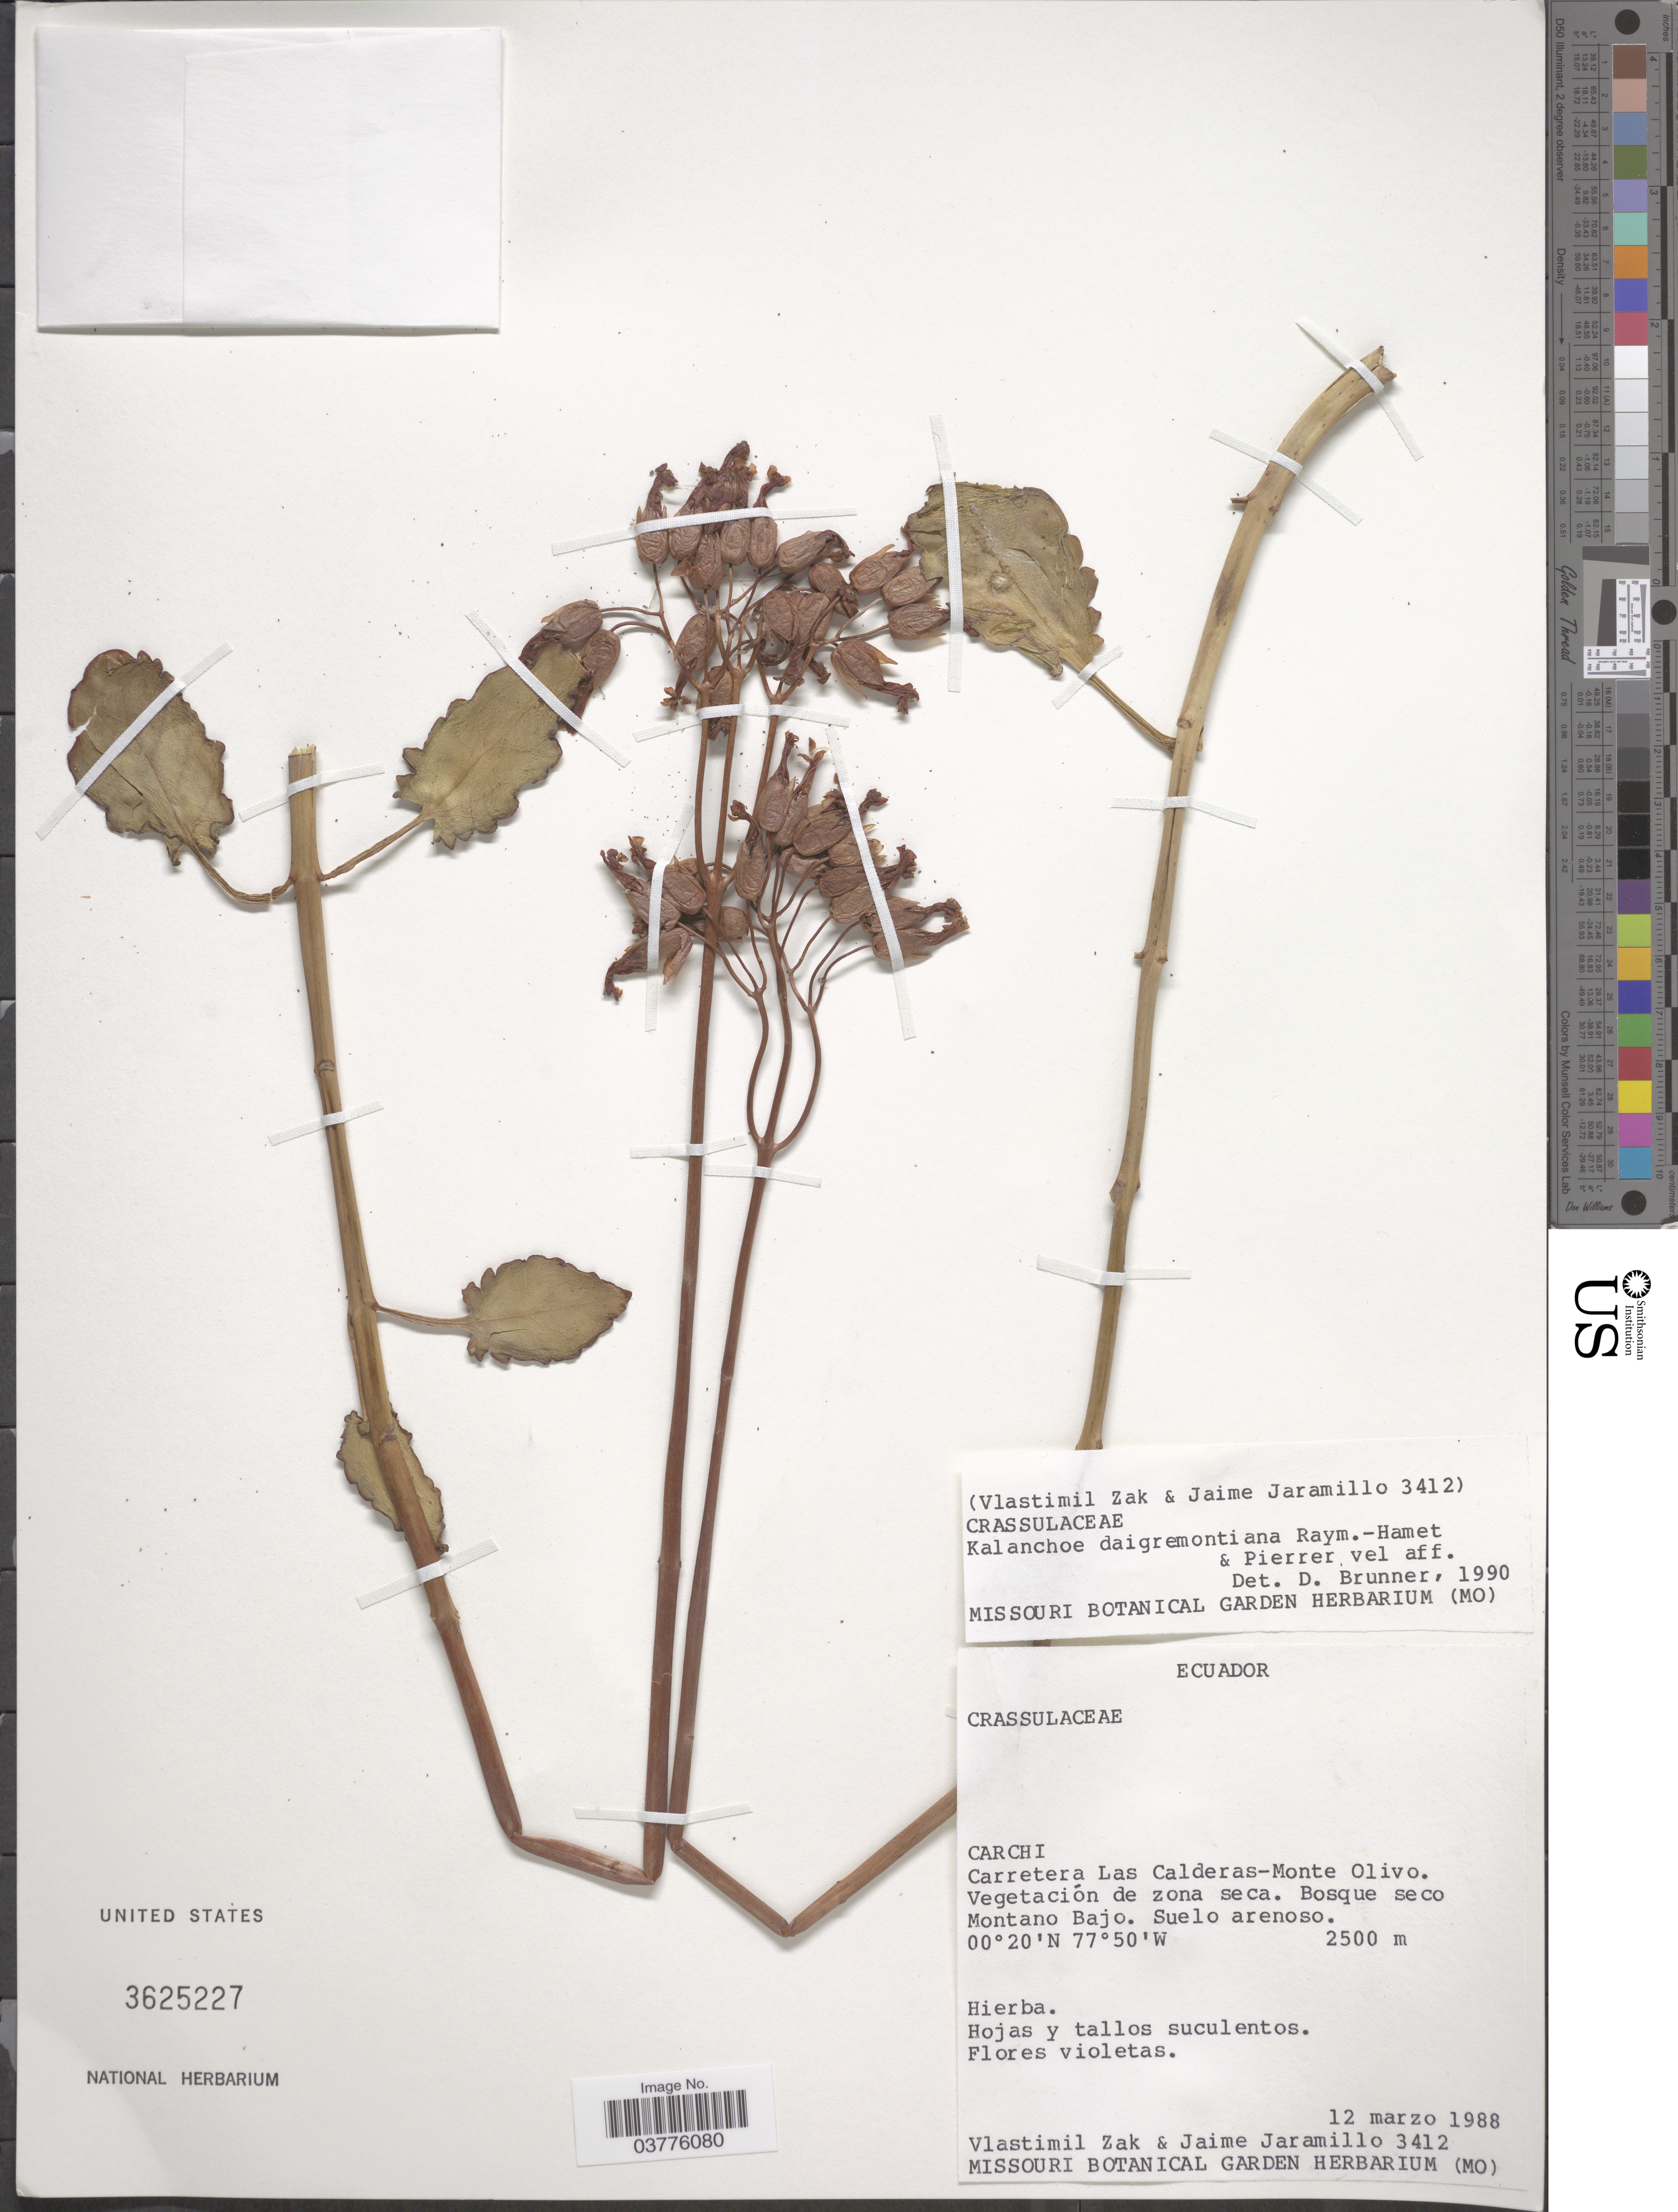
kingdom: Plantae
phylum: Tracheophyta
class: Magnoliopsida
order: Saxifragales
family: Crassulaceae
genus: Kalanchoe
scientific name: Kalanchoe daigremontiana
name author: Raym.-Hamet & H. Perrier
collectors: V. Zak & J. Jaramillo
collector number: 3412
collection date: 1988-03-12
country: Ecuador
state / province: Carchi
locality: Carretera Las Calderas-Monte Olivo.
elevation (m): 2500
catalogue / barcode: US 3625227